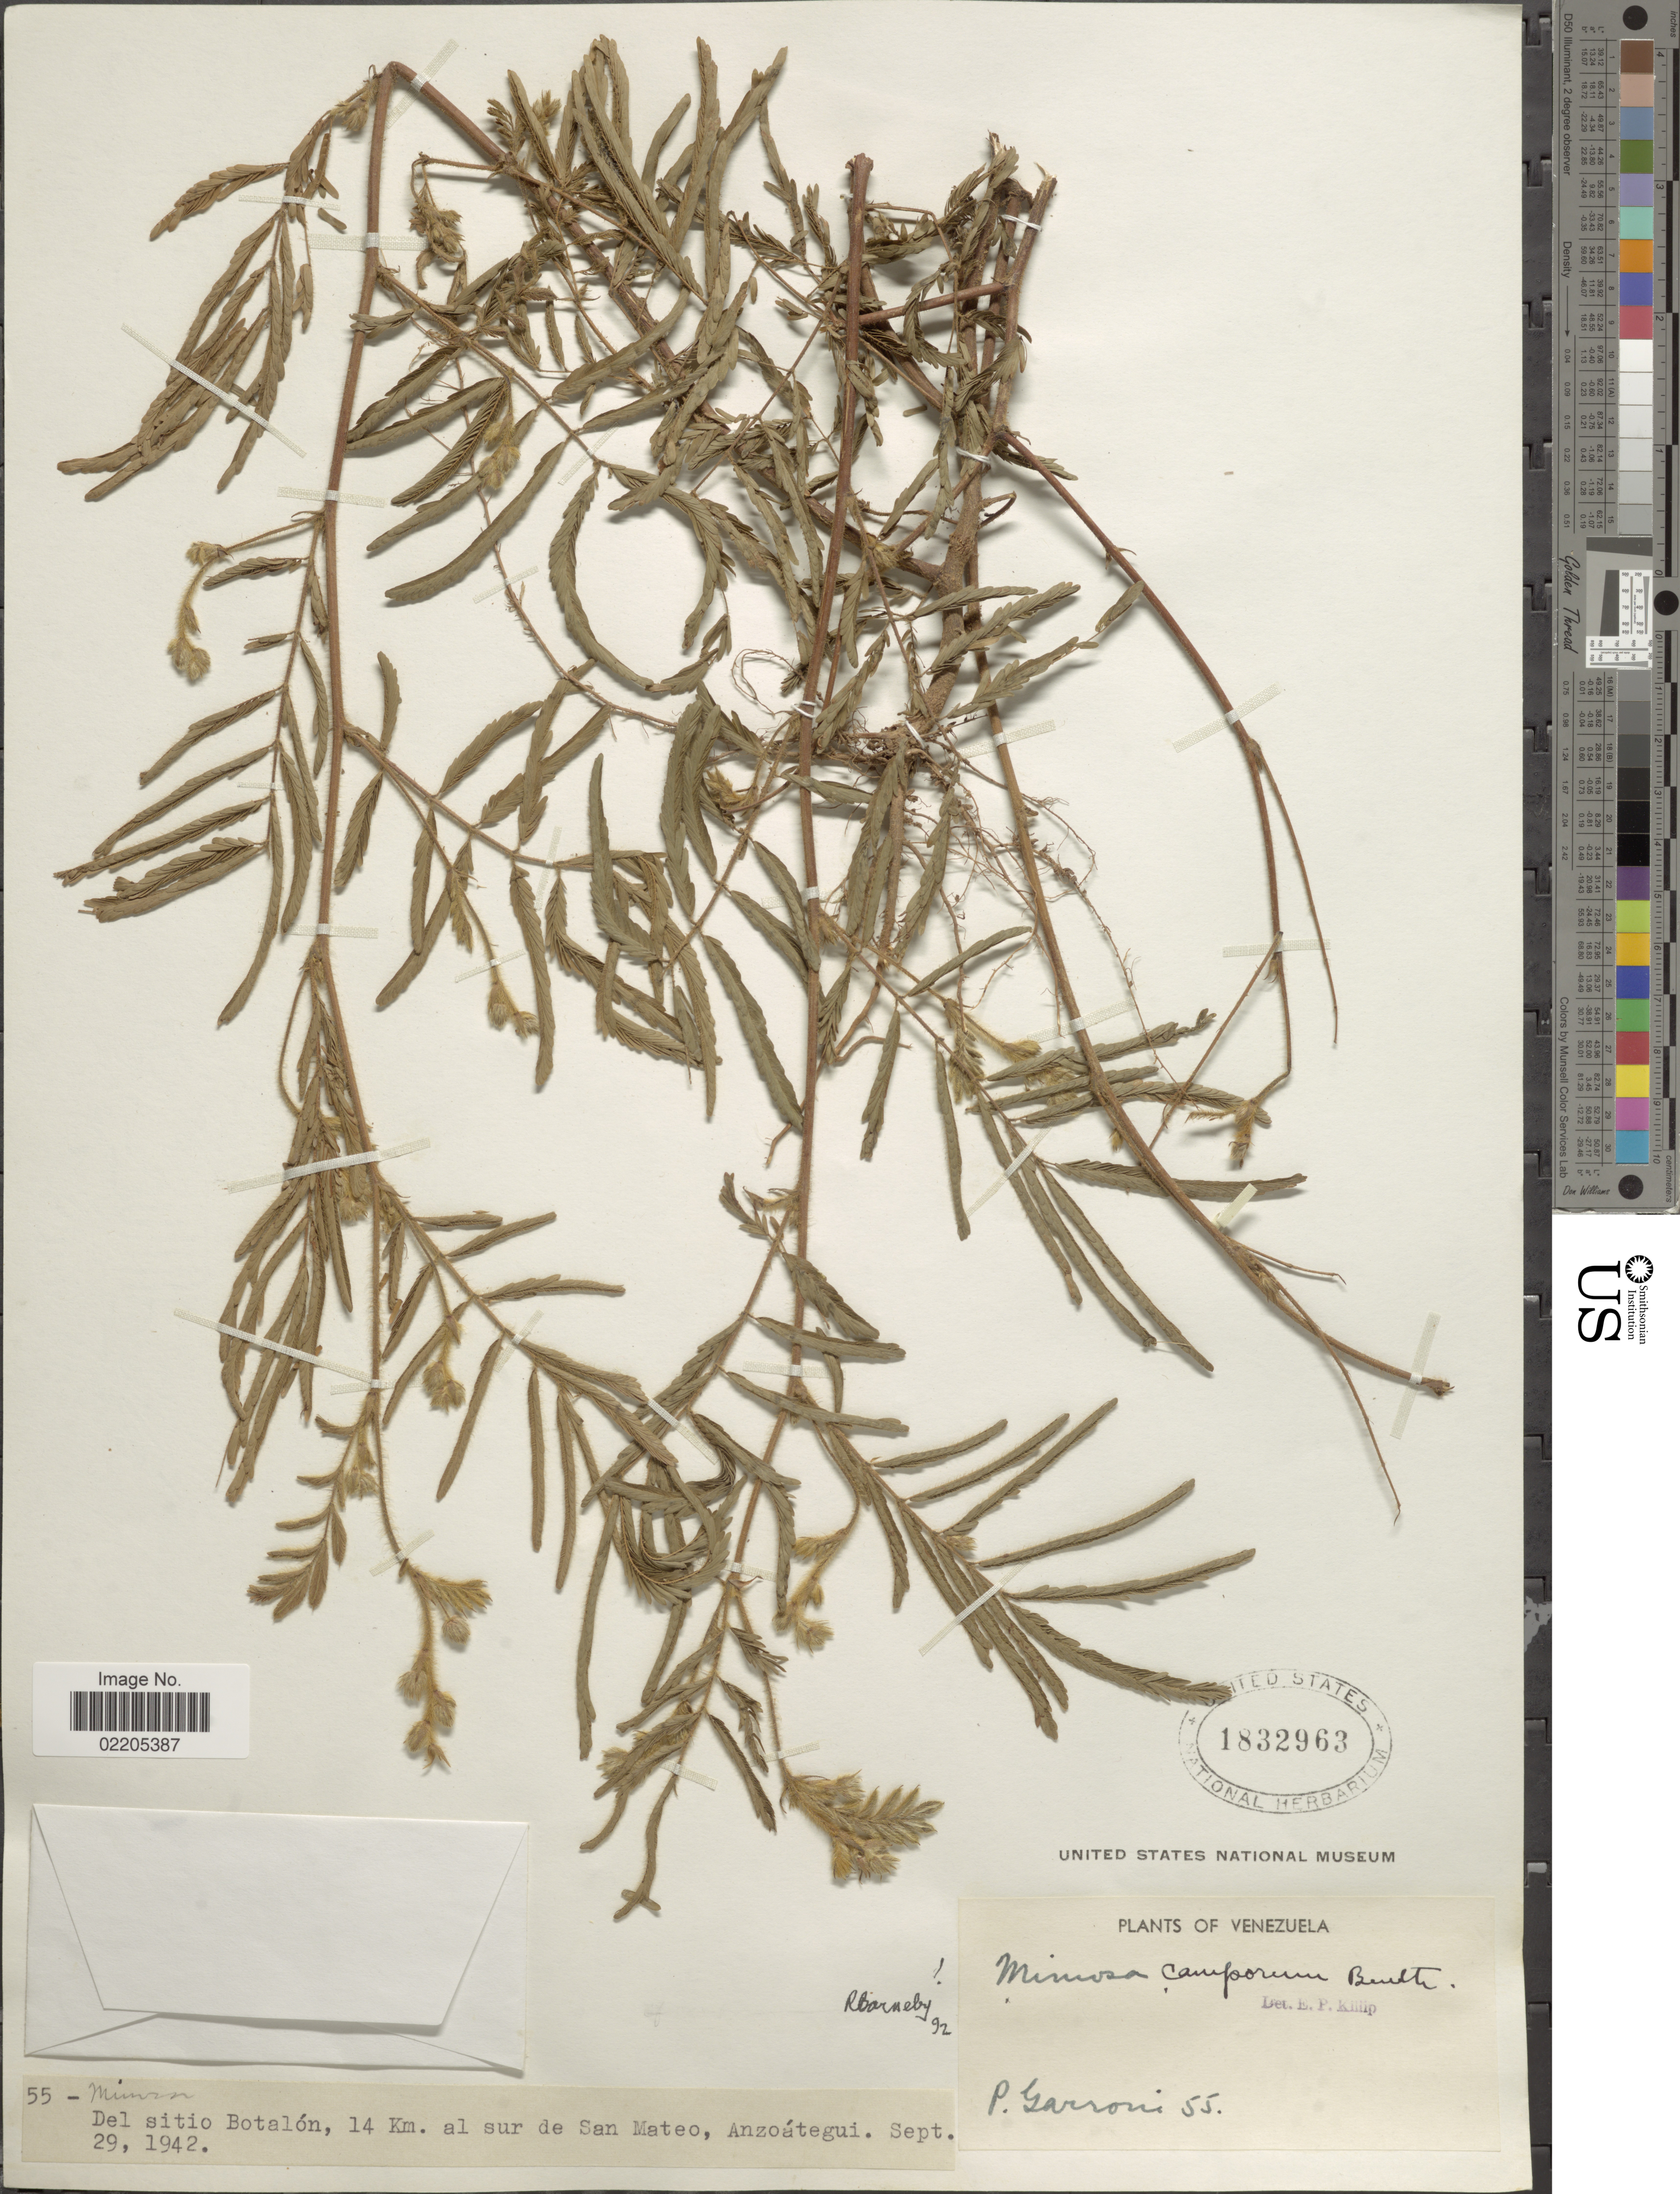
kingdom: Plantae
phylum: Tracheophyta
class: Magnoliopsida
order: Fabales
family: Fabaceae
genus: Mimosa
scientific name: Mimosa camporum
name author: Benth.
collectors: P. Garroni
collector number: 55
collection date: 1942-09-29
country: Venezuela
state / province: Anzoategui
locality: Del sitio Botalon, 14 Km. al sur de San Mateo.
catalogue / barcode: US 1832963